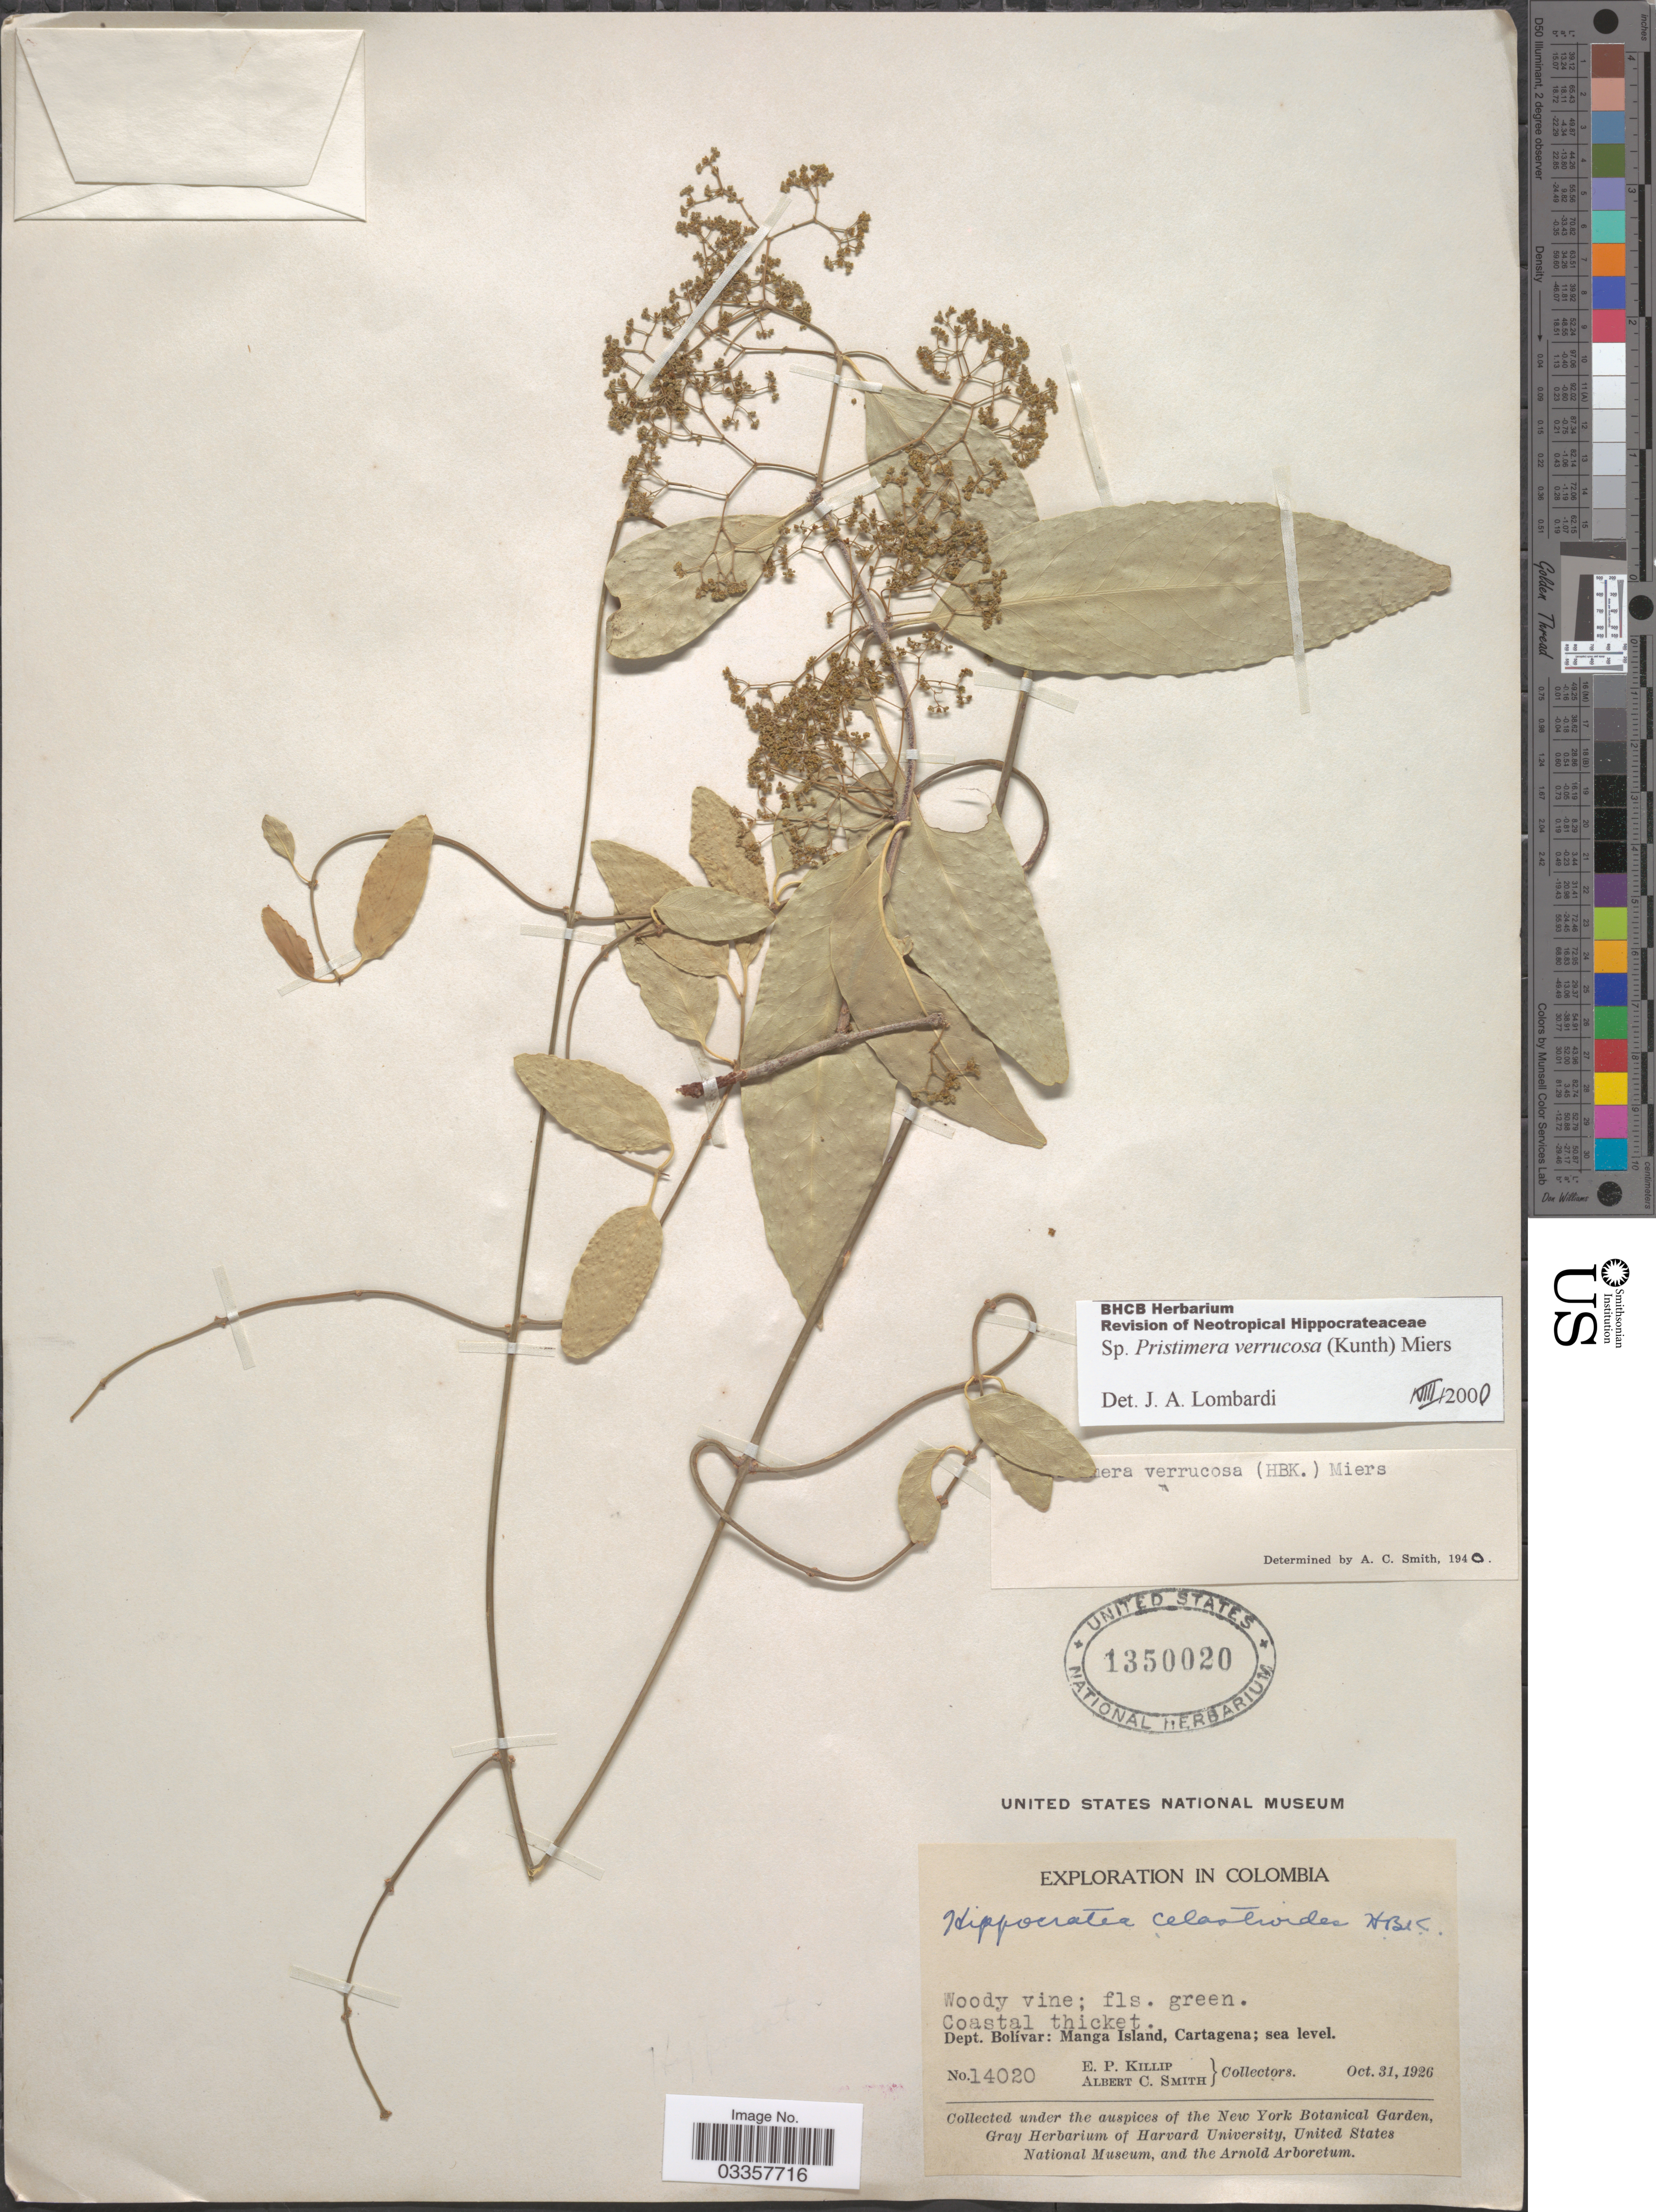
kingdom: Plantae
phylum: Tracheophyta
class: Magnoliopsida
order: Celastrales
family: Celastraceae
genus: Pristimera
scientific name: Pristimera verrucosa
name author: (Kunth) Miers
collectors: E. P. Killip & A. C. Smith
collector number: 14020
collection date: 1926-10-31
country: Colombia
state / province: Bolívar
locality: Dept. Bolívar: Manga Island, Cartagena.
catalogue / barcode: US 1350020